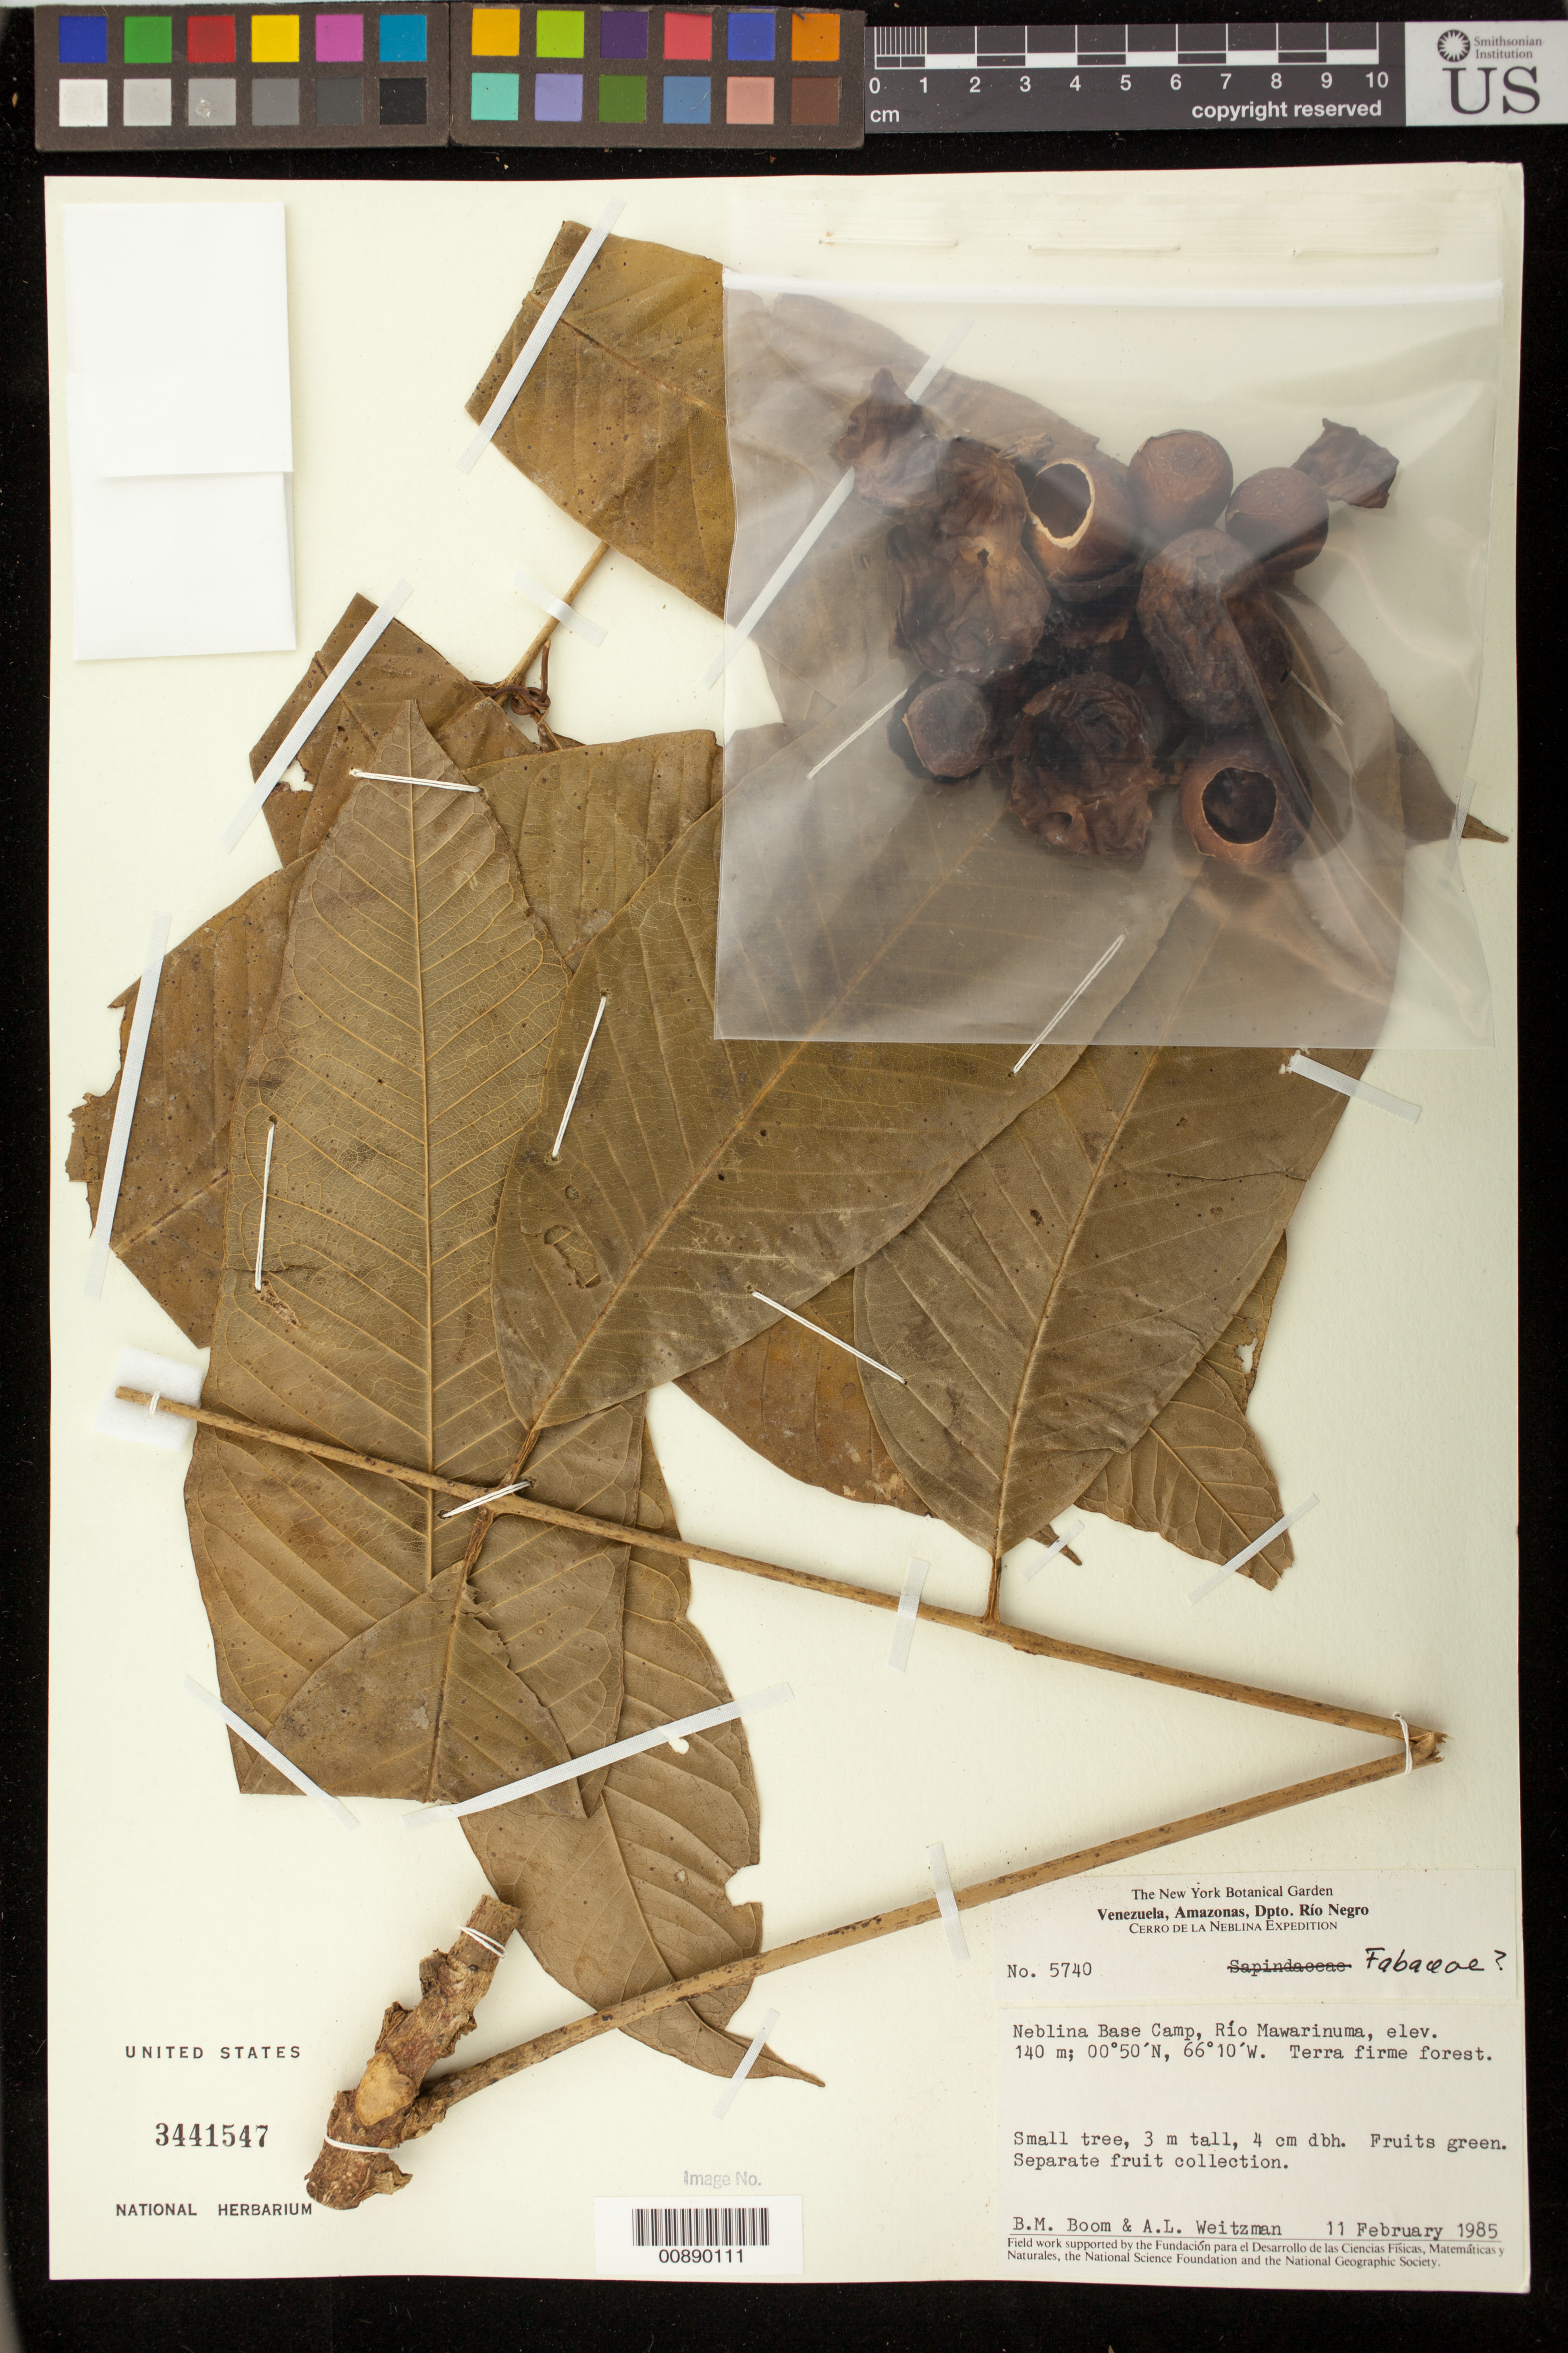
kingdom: Plantae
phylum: Tracheophyta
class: Magnoliopsida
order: Fabales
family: Fabaceae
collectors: B. M. Boom, A. L. Weitzman & W. R. Buck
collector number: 5740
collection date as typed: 11-Feb-85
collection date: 1985-02-11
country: Venezuela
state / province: Amazonas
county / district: Río Negro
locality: Cerro de la Neblina Base Camp, Río Mawarinuma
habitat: Terra firme forest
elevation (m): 140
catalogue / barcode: US 3441547